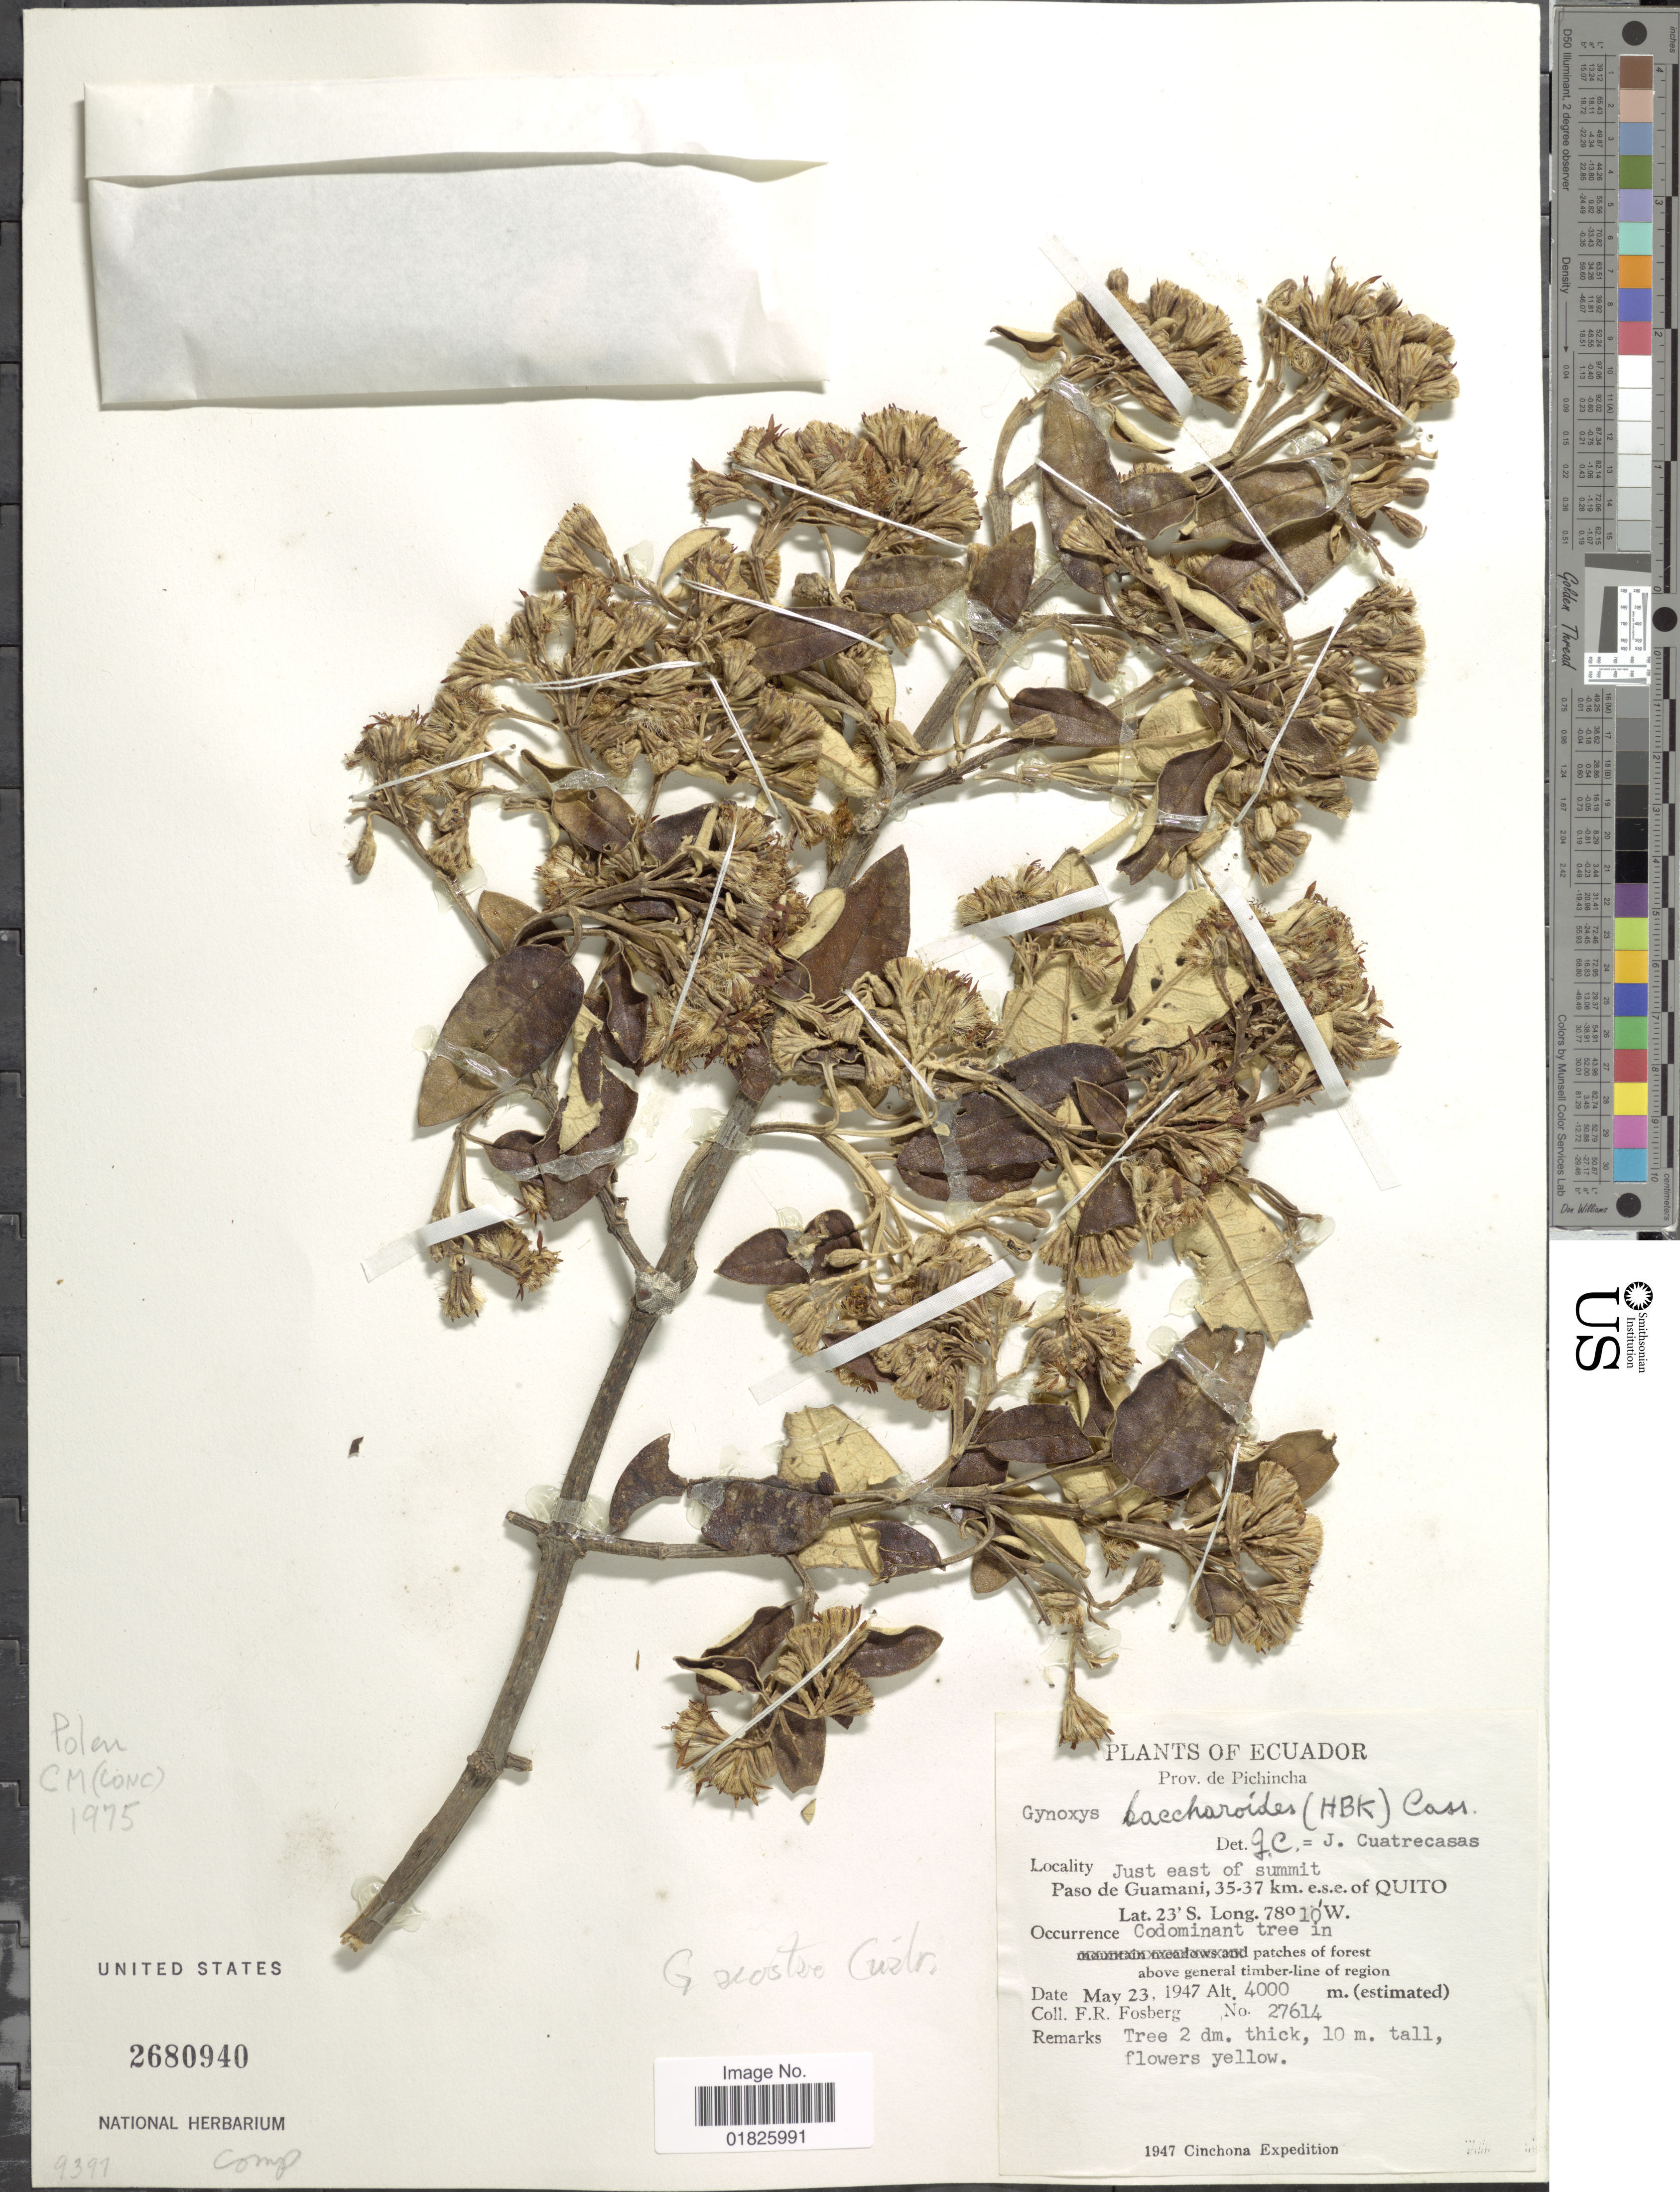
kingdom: Plantae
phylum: Tracheophyta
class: Magnoliopsida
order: Asterales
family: Asteraceae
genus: Gynoxys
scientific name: Gynoxys acostae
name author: Cuatrec.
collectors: F. R. Fosberg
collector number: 27614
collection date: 1947-05-23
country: Ecuador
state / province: Pichincha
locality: Just east of summit Paso de Guamani, 35-37 km. e.e.e. of Quito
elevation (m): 4000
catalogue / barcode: US 2680940